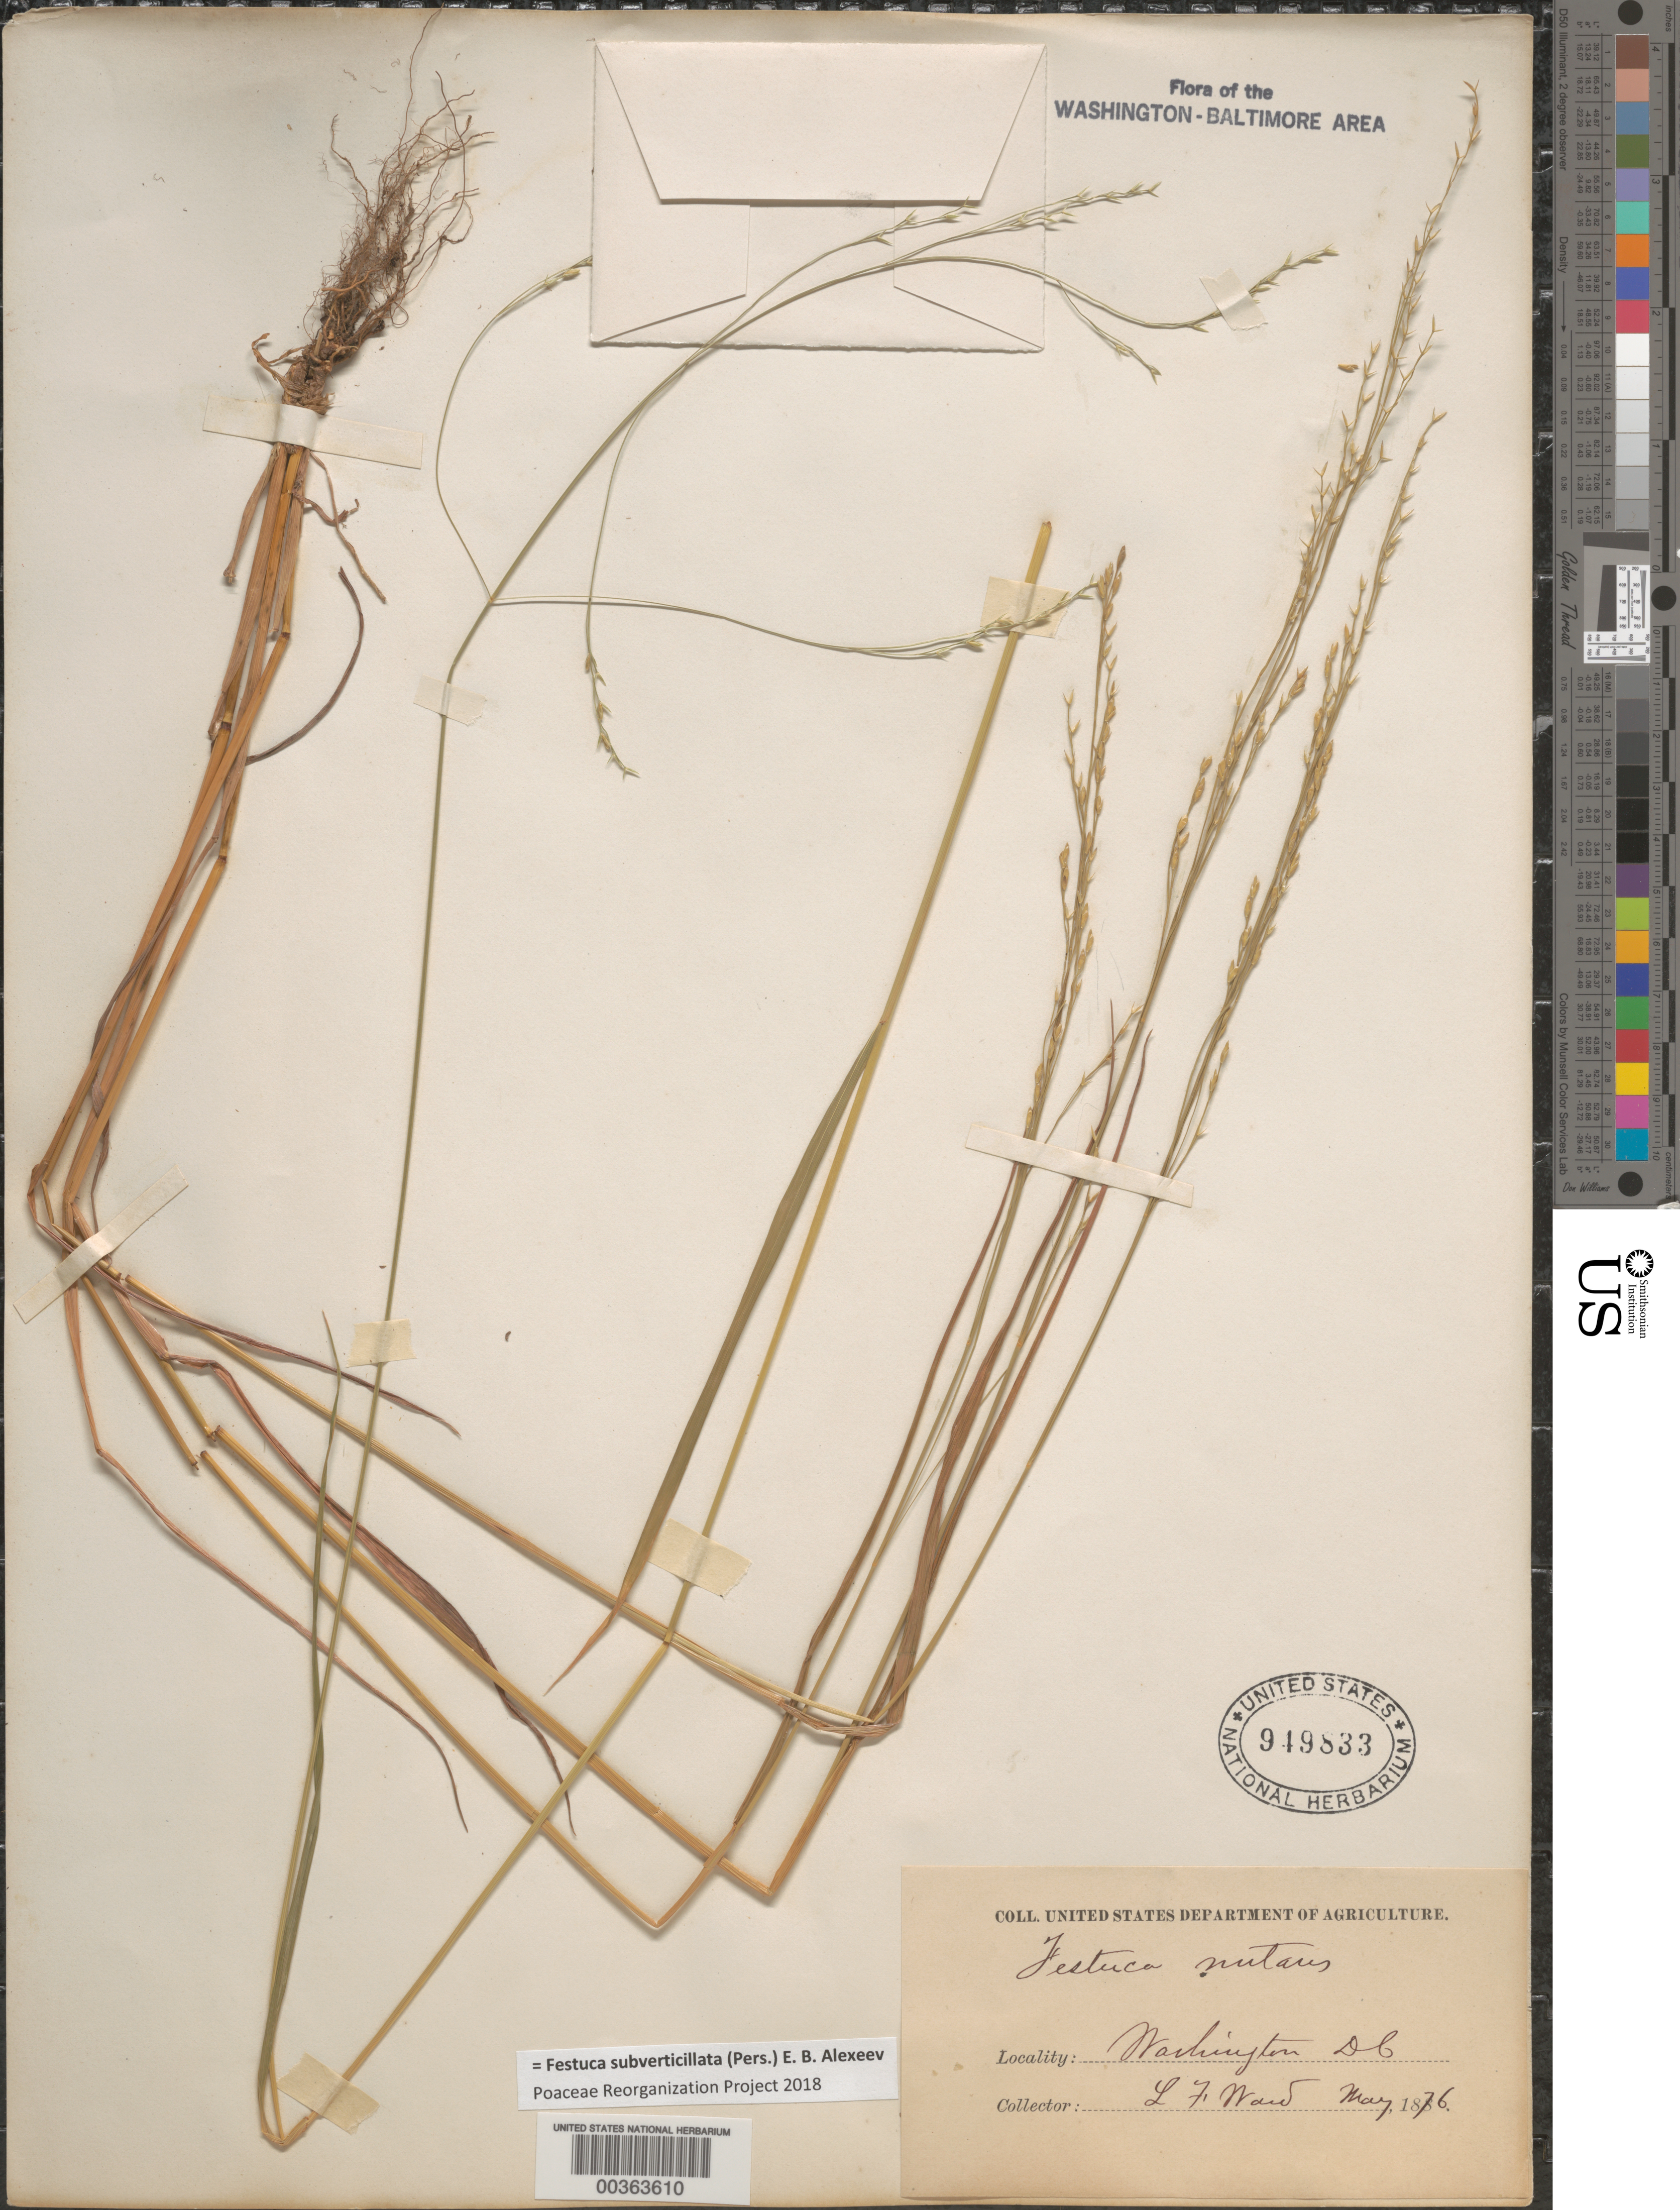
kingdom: Plantae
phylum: Tracheophyta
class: Liliopsida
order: Poales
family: Poaceae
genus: Festuca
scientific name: Festuca subverticillata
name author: (Pers.) E.B. Alexeev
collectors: L. F. Ward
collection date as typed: May 1876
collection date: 1876-05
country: United States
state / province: District of Columbia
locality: Washington DC area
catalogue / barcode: US 949833